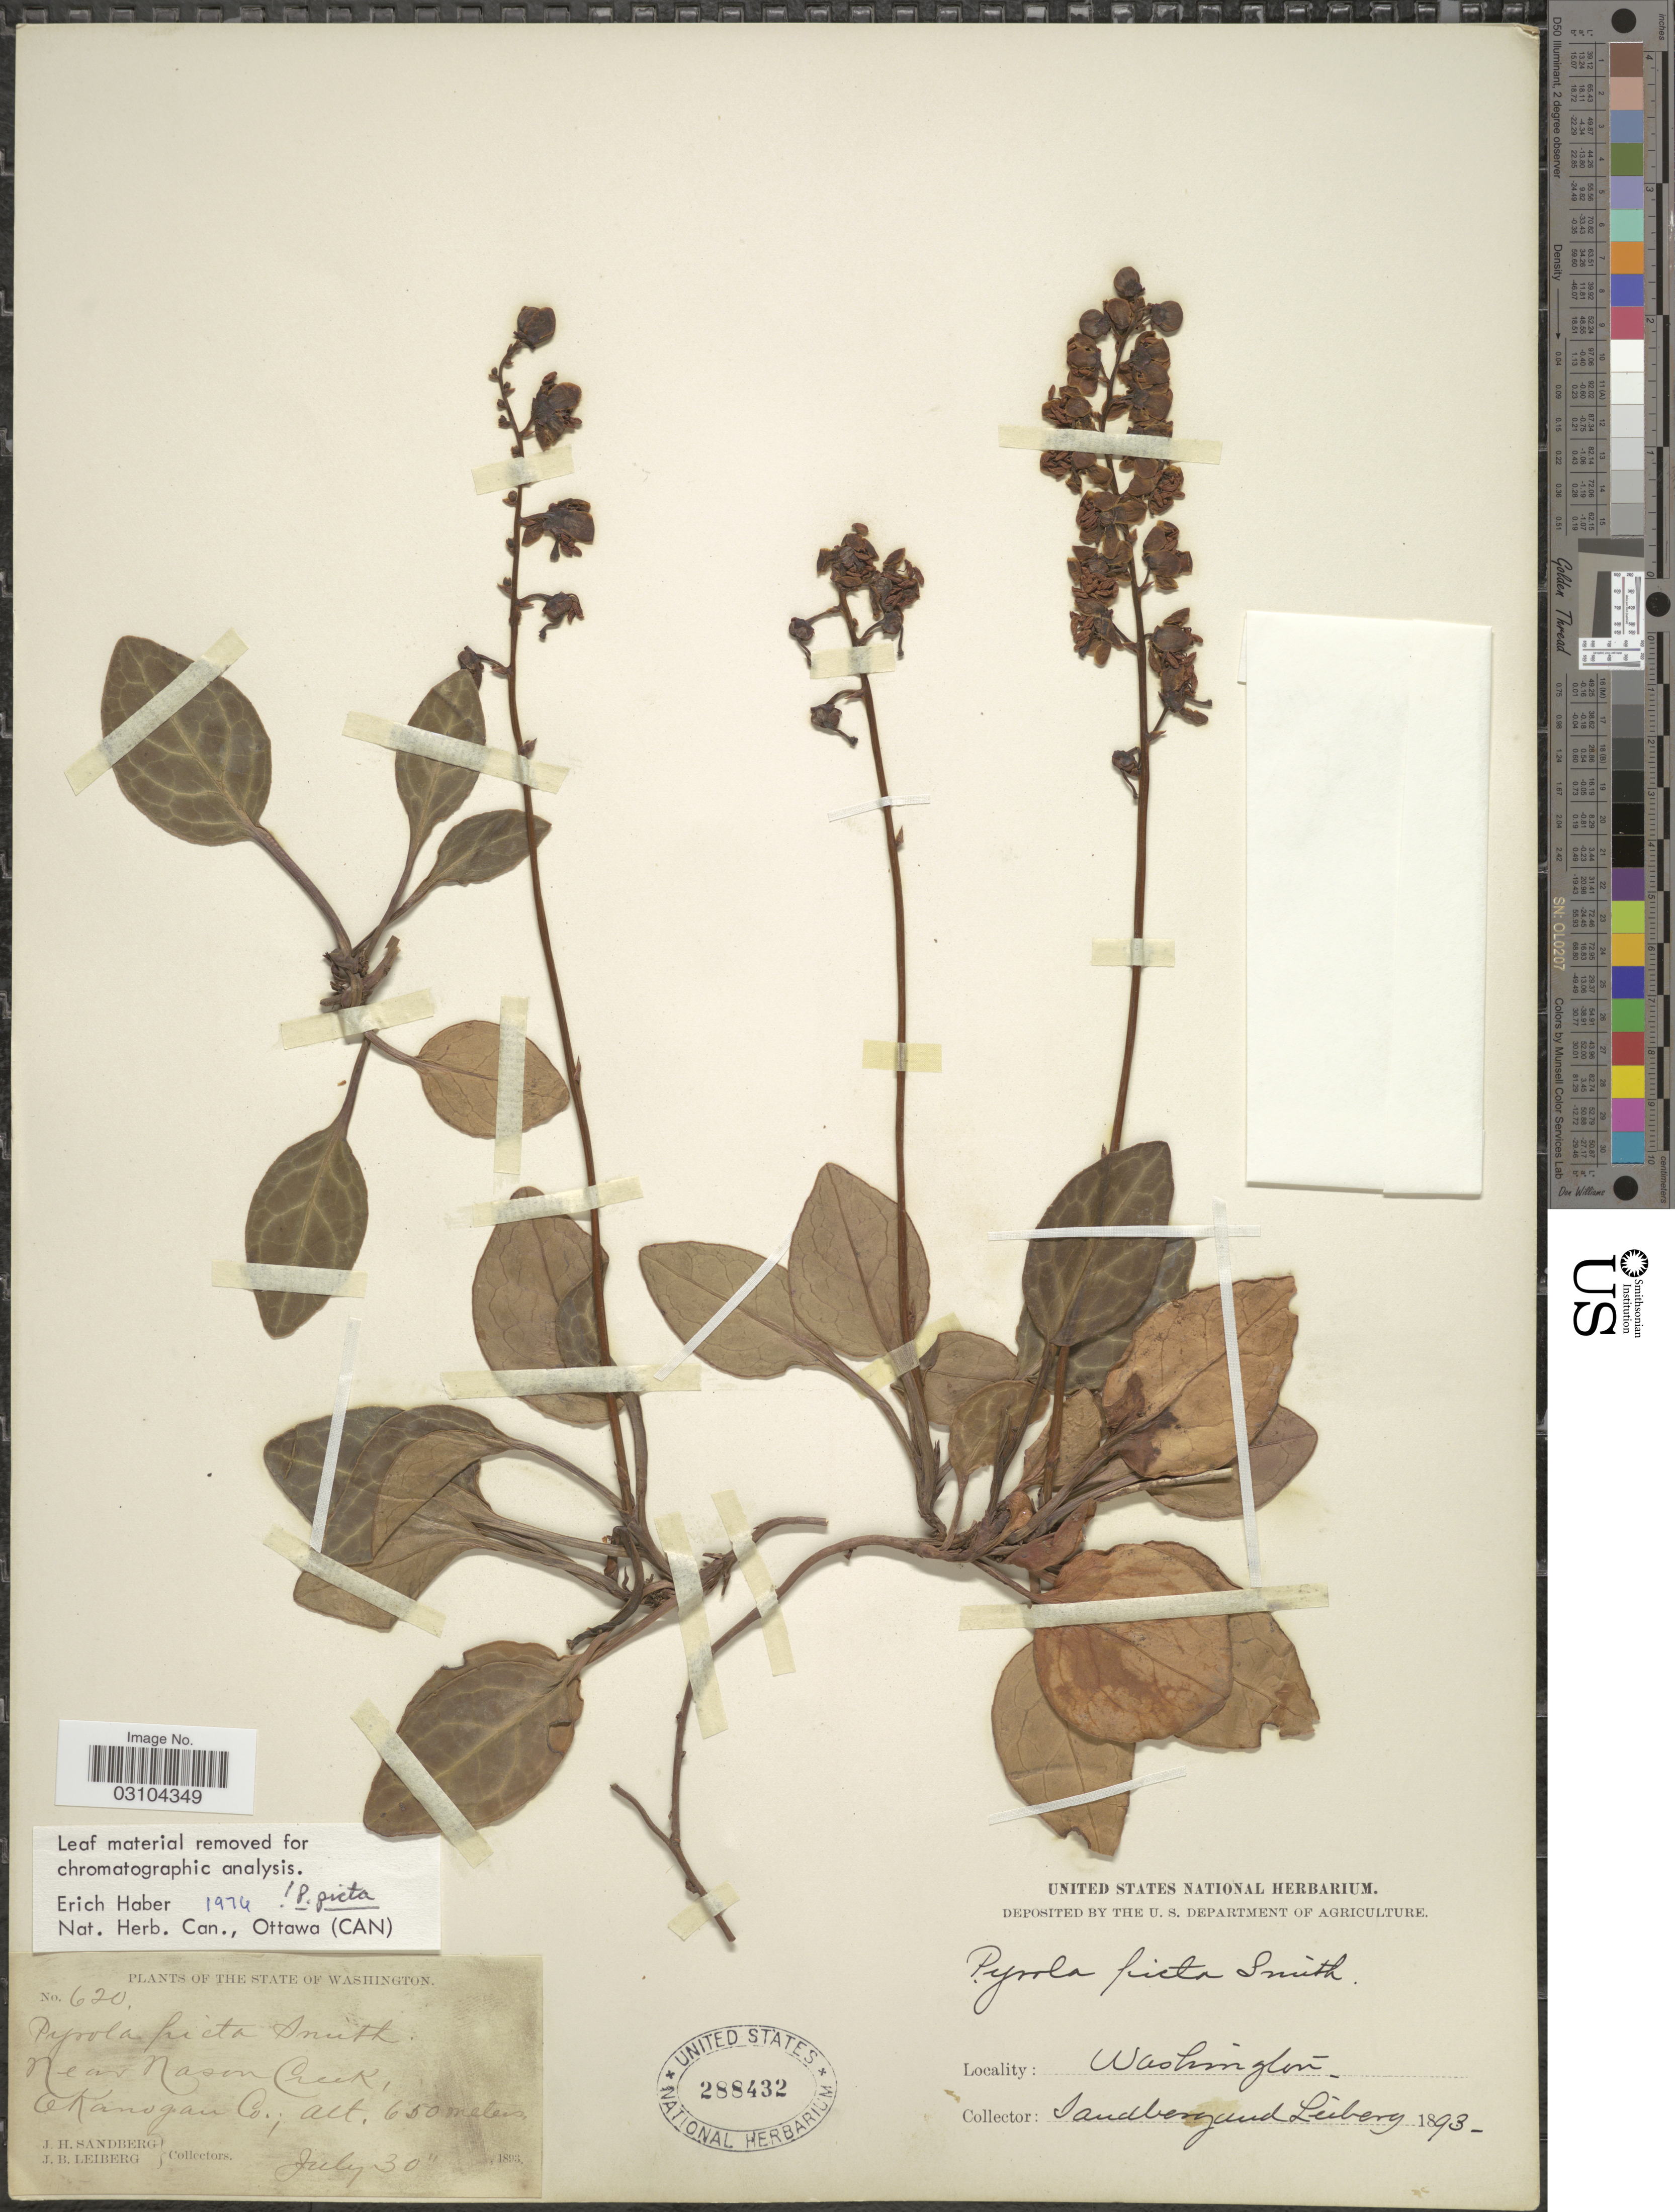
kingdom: Plantae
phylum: Tracheophyta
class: Magnoliopsida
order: Ericales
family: Ericaceae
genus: Pyrola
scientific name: Pyrola picta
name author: Sm. in Rees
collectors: J. H. Sandberg & J. B. Leiberg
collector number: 620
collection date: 1893-07-30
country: United States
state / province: Washington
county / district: Okanogan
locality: Near Nason Creek, Okanogan Co.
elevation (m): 650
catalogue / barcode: US 288432